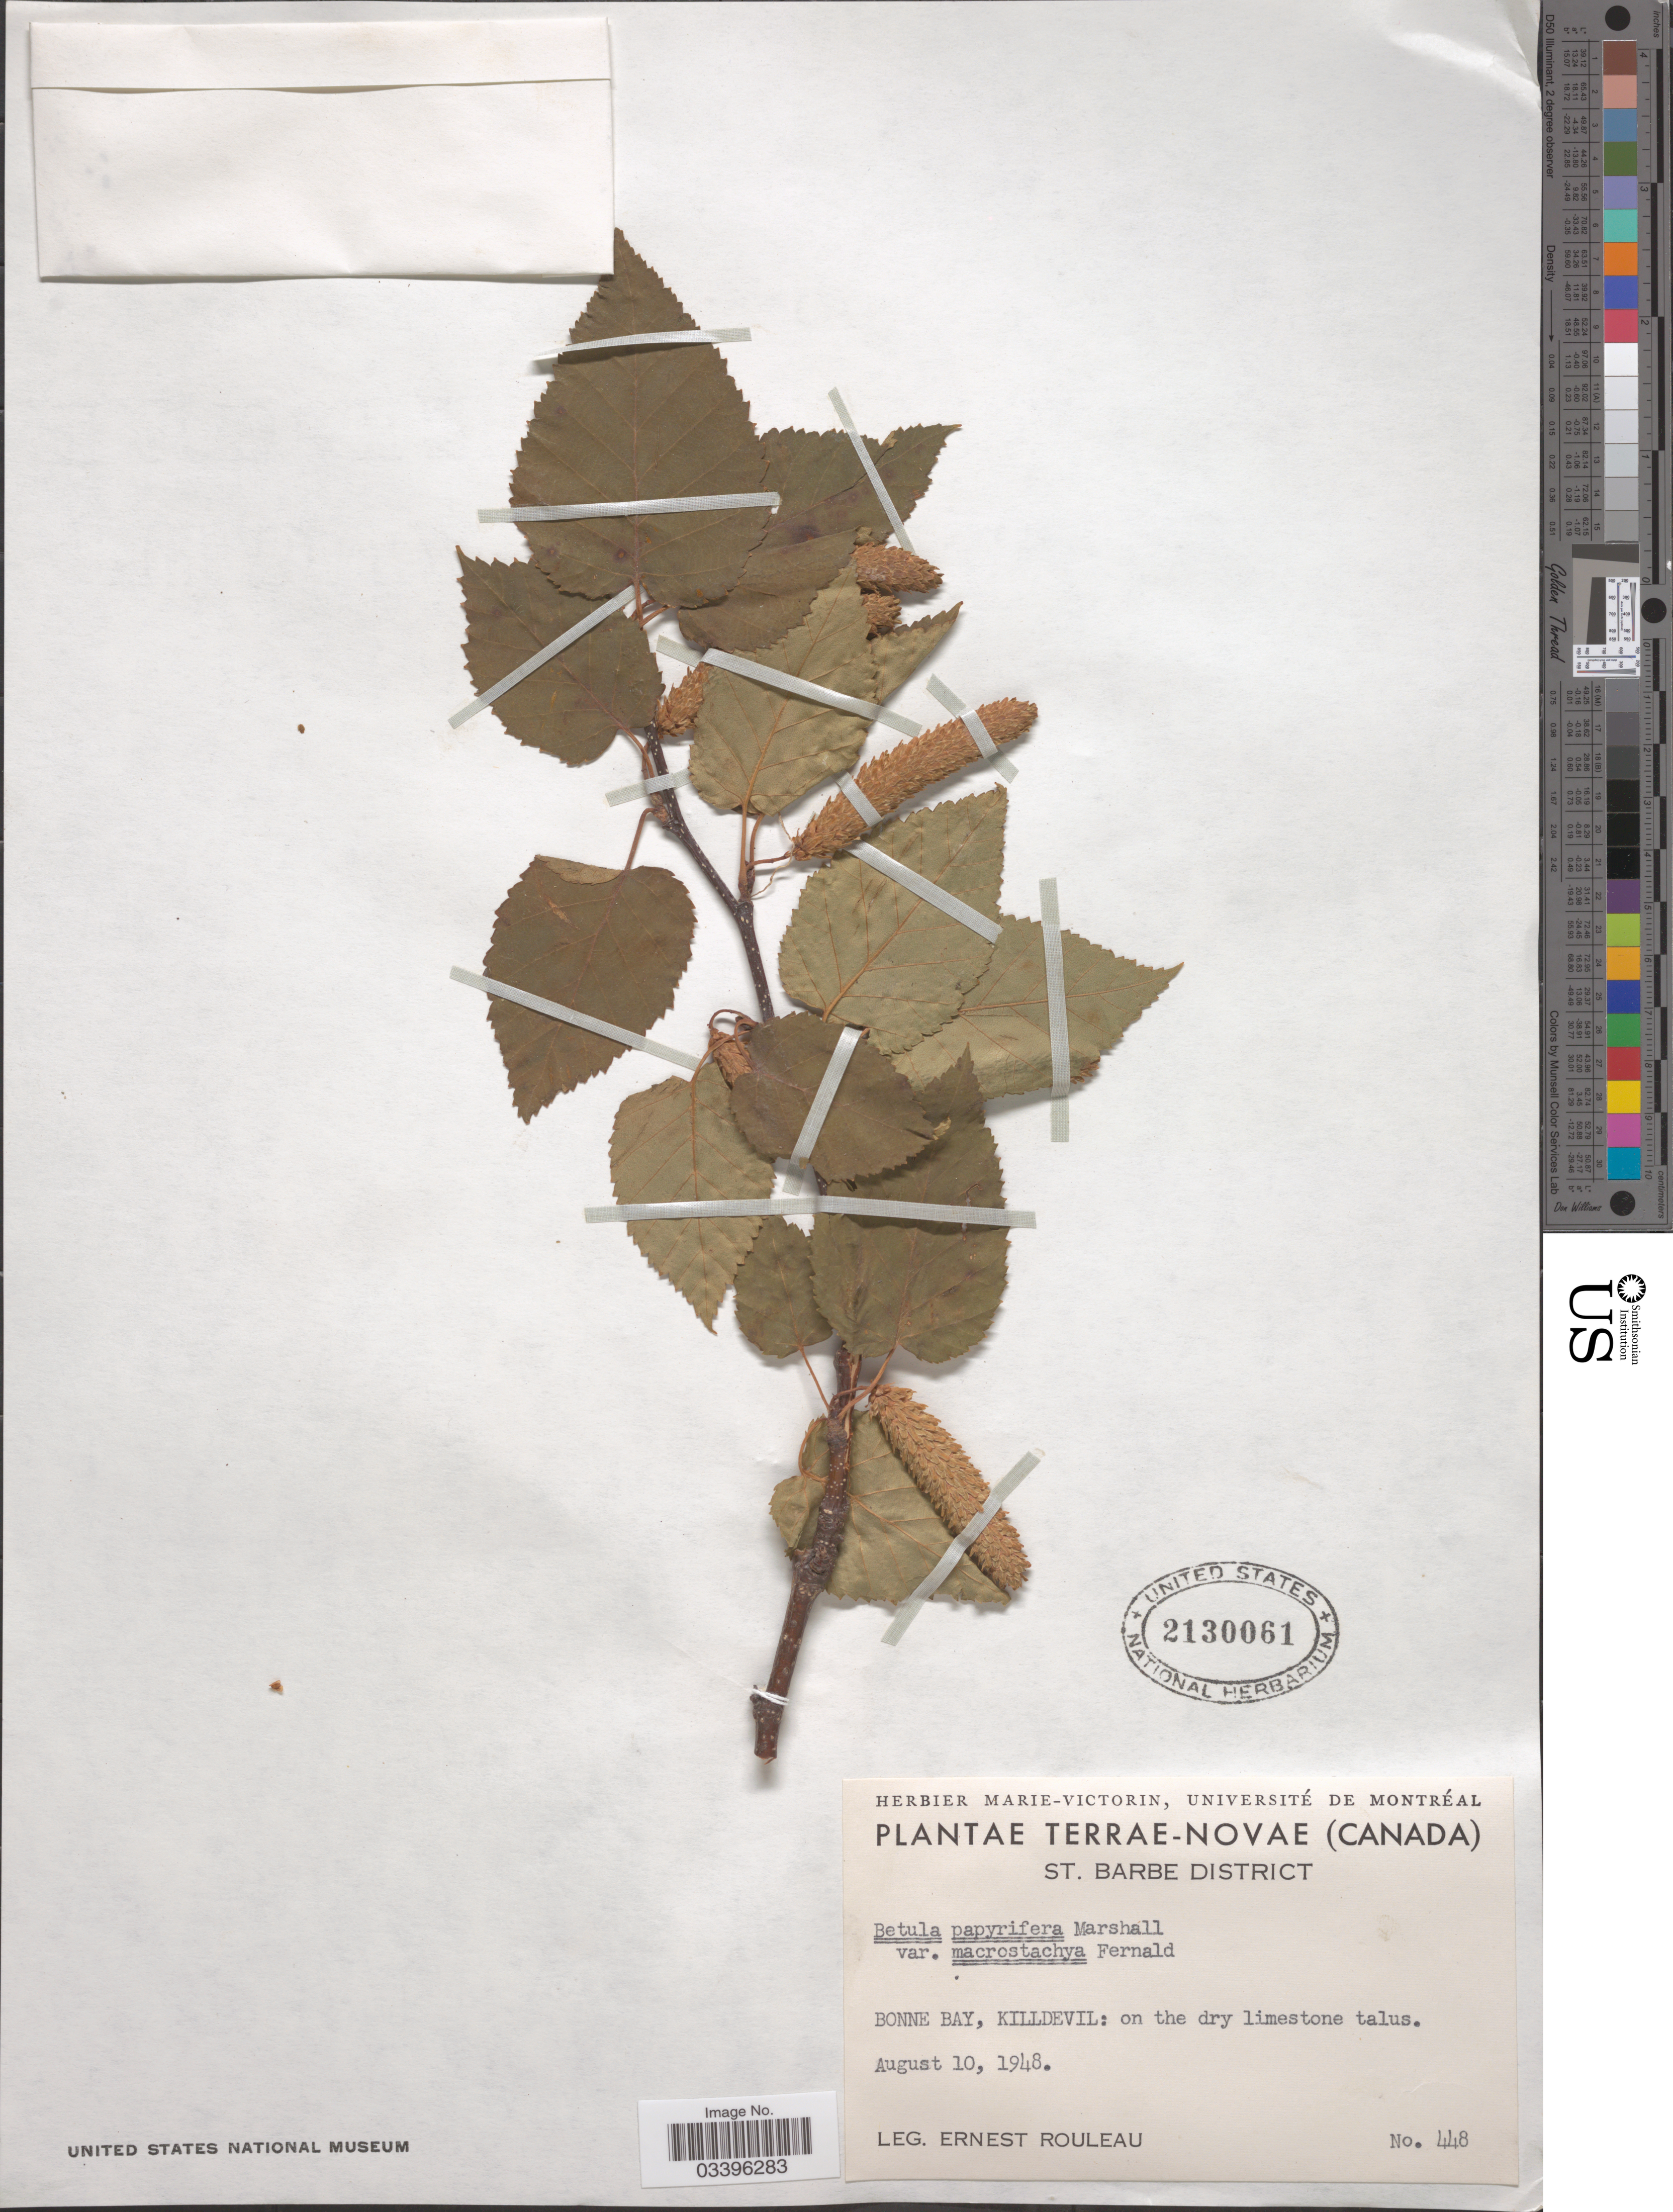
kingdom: Plantae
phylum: Tracheophyta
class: Magnoliopsida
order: Fagales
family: Betulaceae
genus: Betula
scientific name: Betula papyrifera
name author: Marshall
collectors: E. Rouleau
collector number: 448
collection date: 1948-08-10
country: Canada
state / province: Newfoundland and Labrador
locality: Terrae-Novae. St. Barbe District. Bonne Bay, Killdevil.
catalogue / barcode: US 2130061